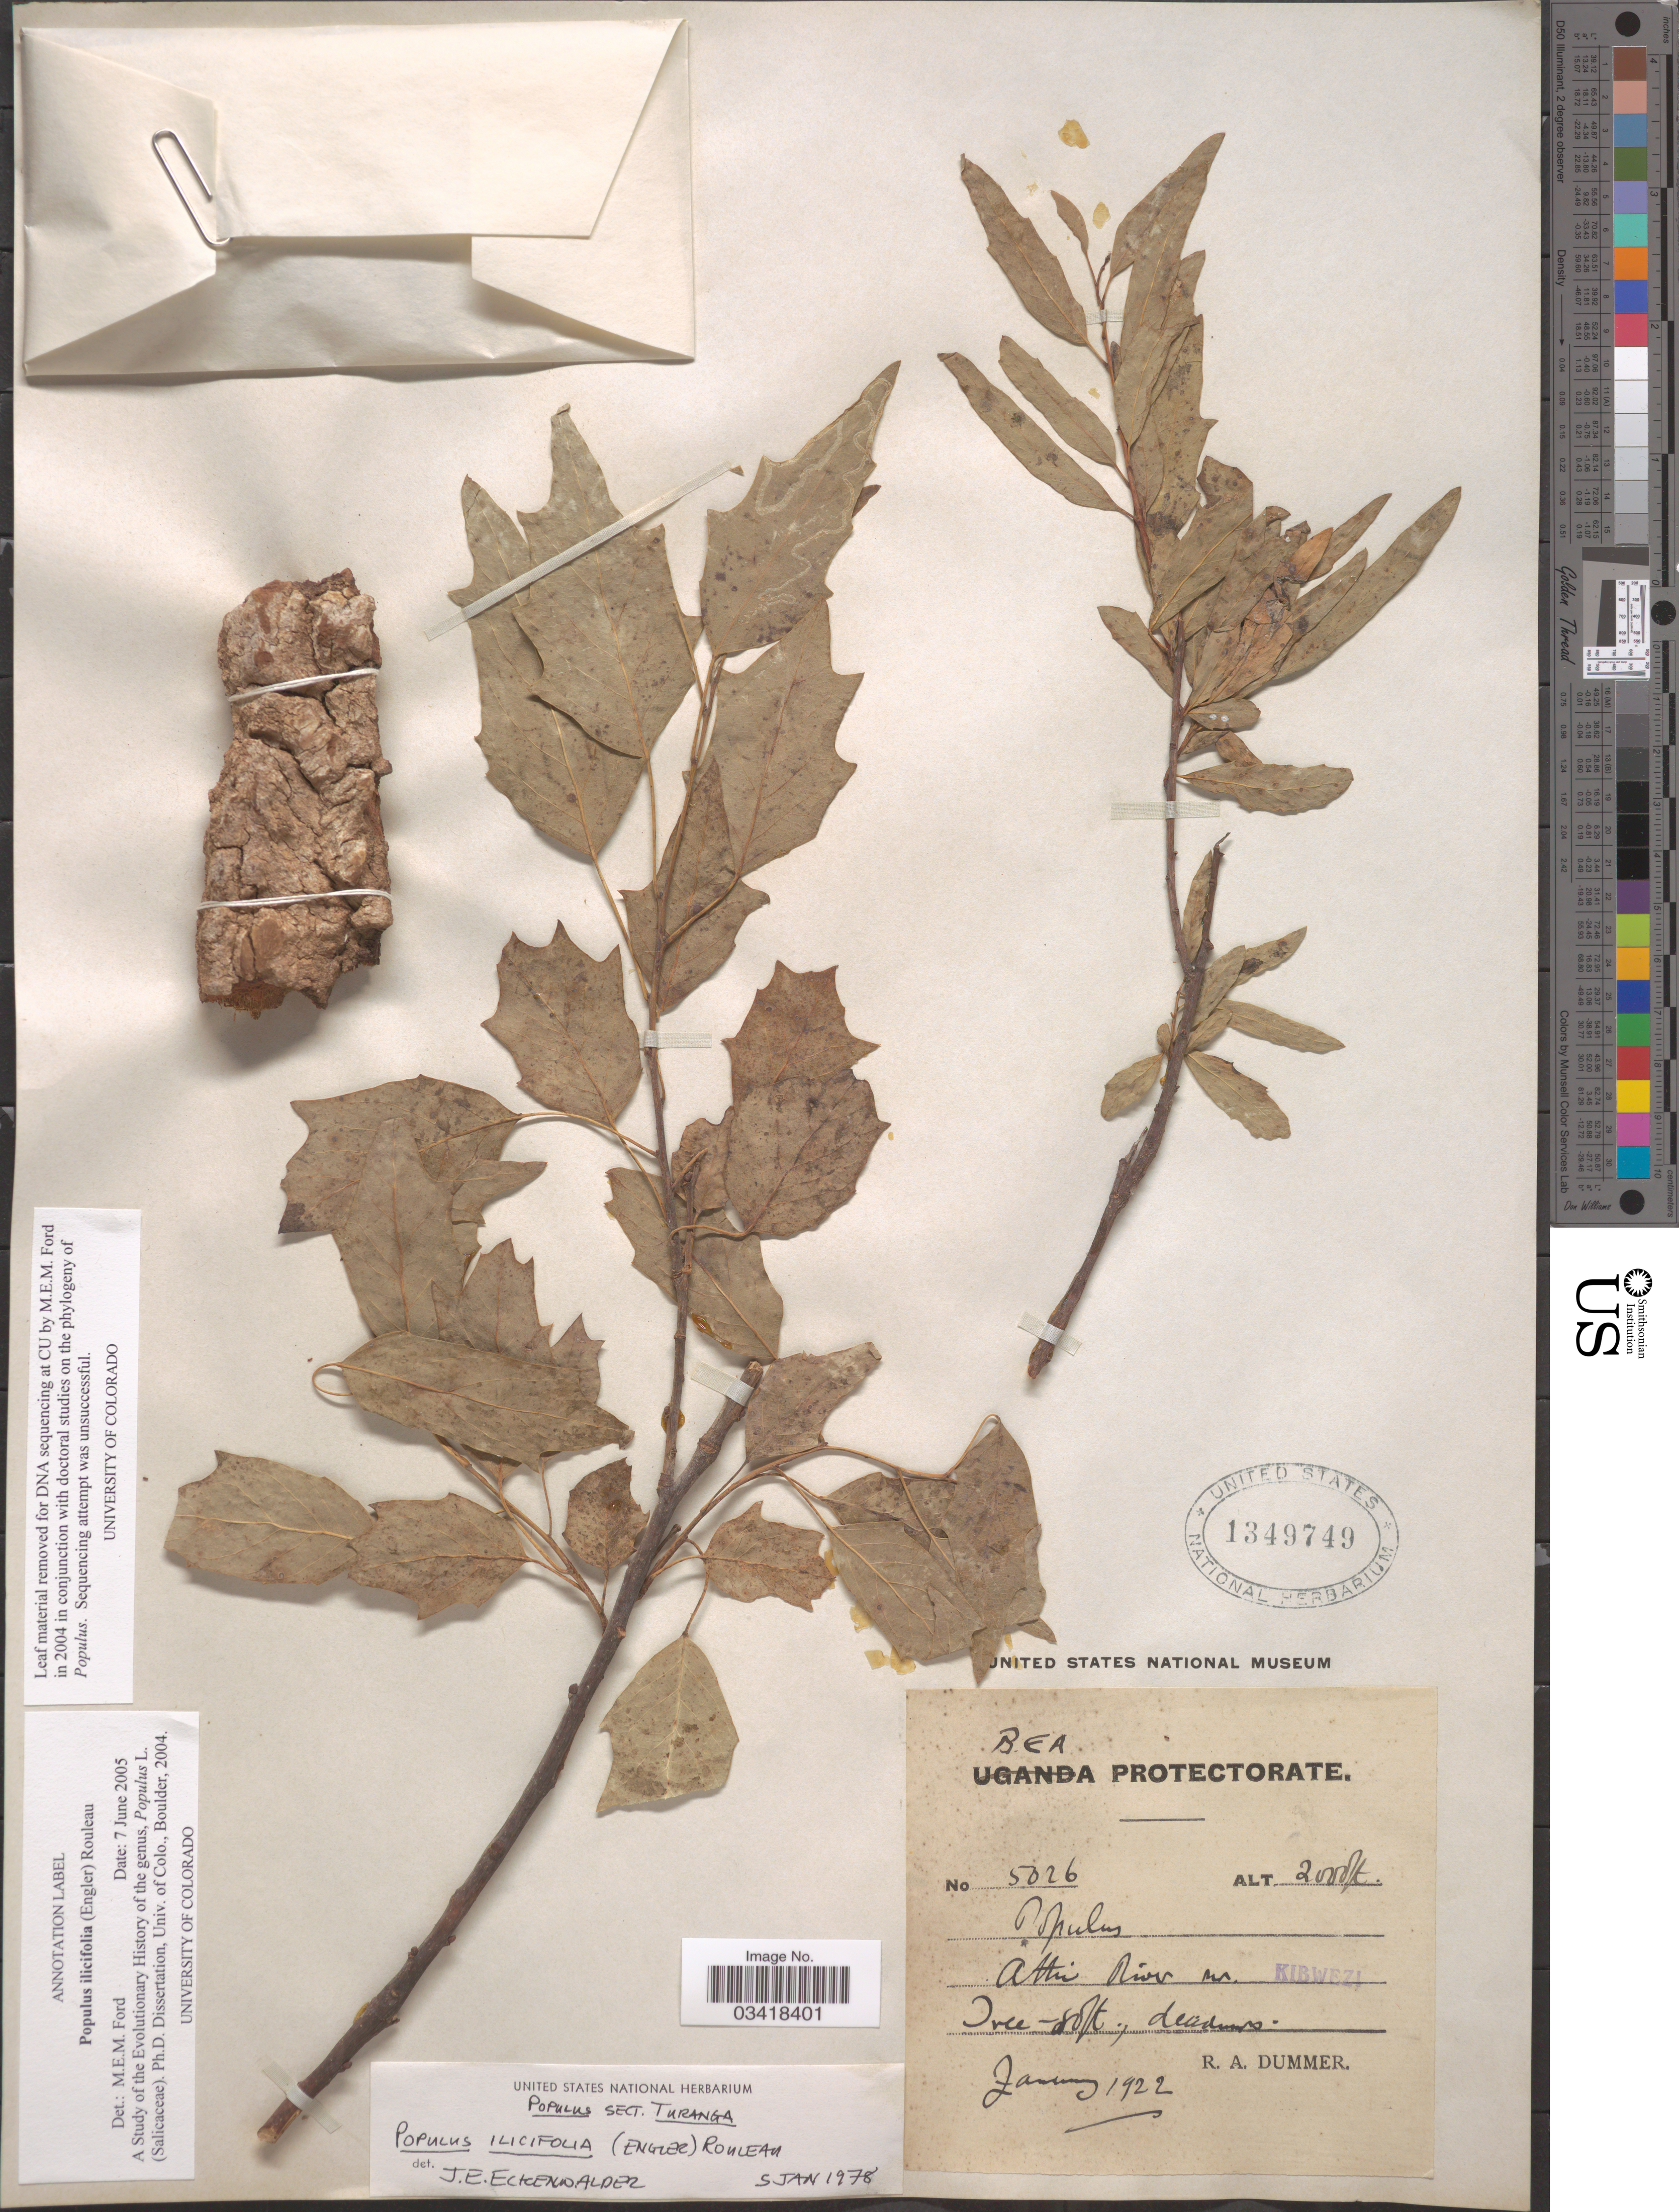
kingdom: Plantae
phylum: Tracheophyta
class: Magnoliopsida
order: Malpighiales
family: Salicaceae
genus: Populus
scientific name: Populus ilicifolia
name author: (Engl.) Rouleau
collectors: R. Dümmer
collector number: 5026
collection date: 1922-01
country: Kenya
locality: Bea Protectorate. Atti [interpreted] River sur [interpreted]. Kibwezi.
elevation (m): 610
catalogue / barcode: US 1349749